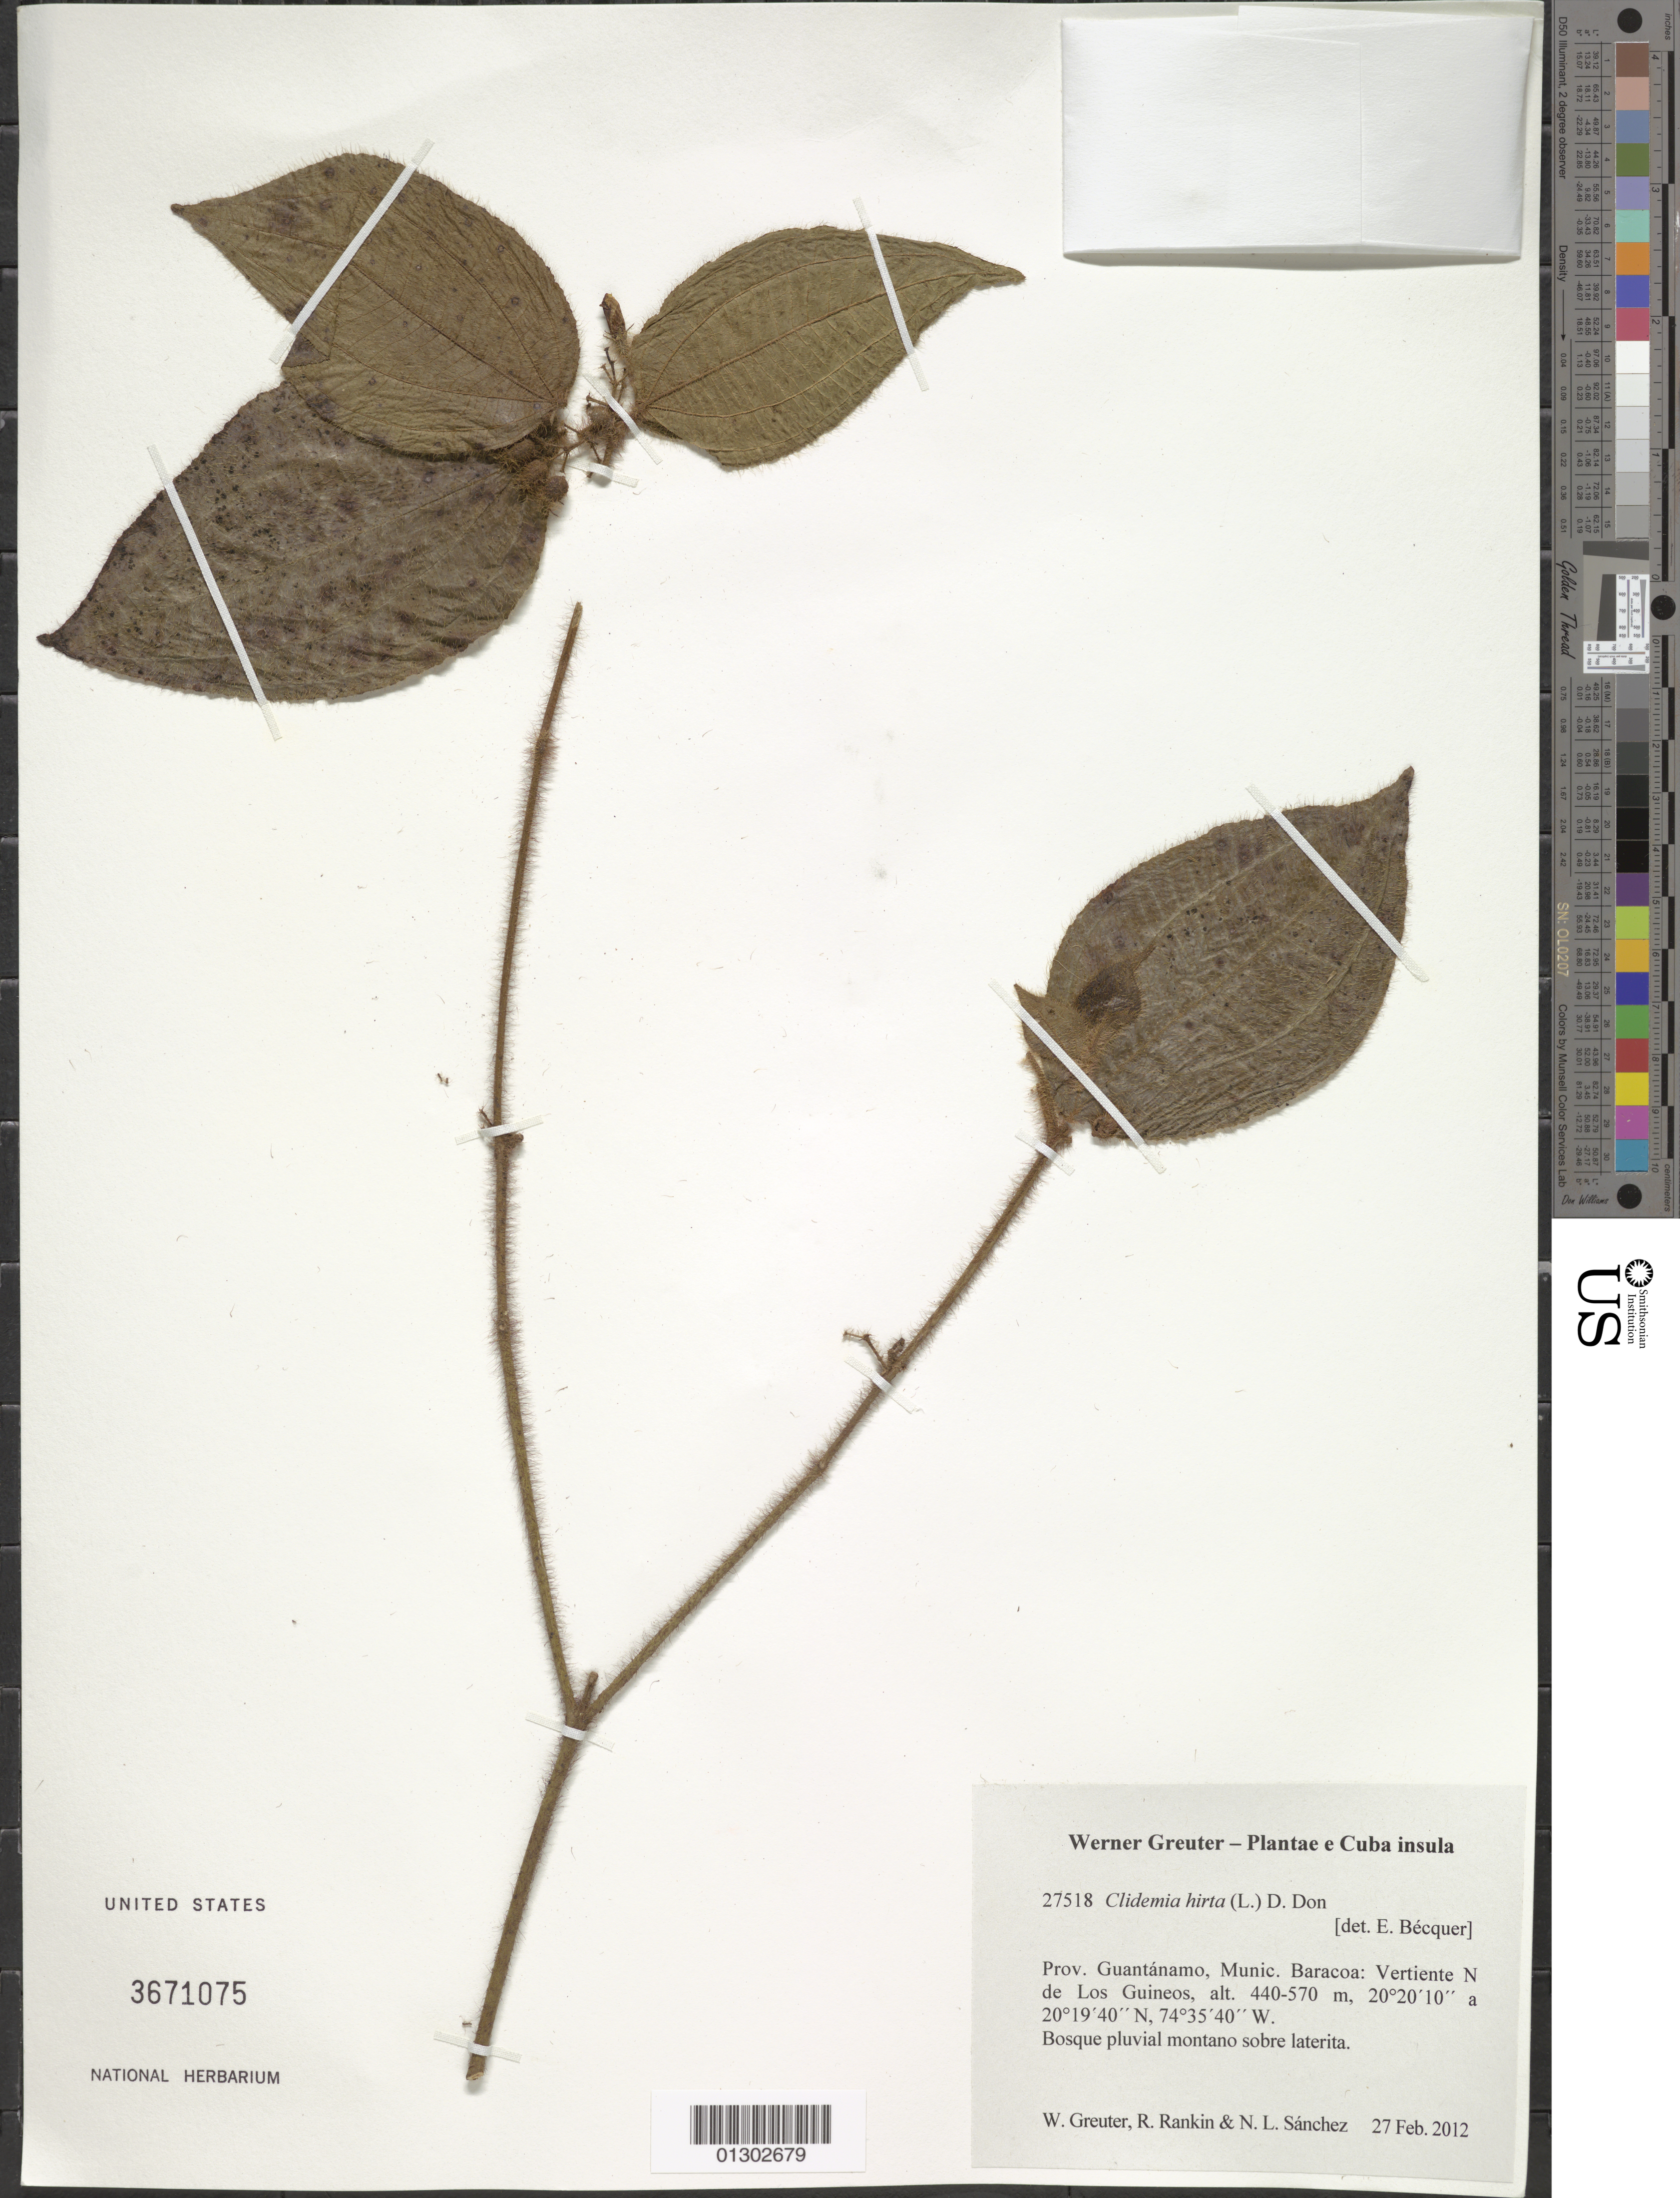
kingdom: Plantae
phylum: Tracheophyta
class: Magnoliopsida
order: Myrtales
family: Melastomataceae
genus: Clidemia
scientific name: Clidemia hirta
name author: (L.) D. Don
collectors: W. R. Greuter, R. Rankin Rodriguez & N. Sanchez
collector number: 27518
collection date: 2012-02-27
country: Cuba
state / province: Guantanamo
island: Cuba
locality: Munic. Baracoa; vertiente N de Los Guineos.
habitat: Bosque pluvial montano sobre laterita.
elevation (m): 440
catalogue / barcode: US 3671075